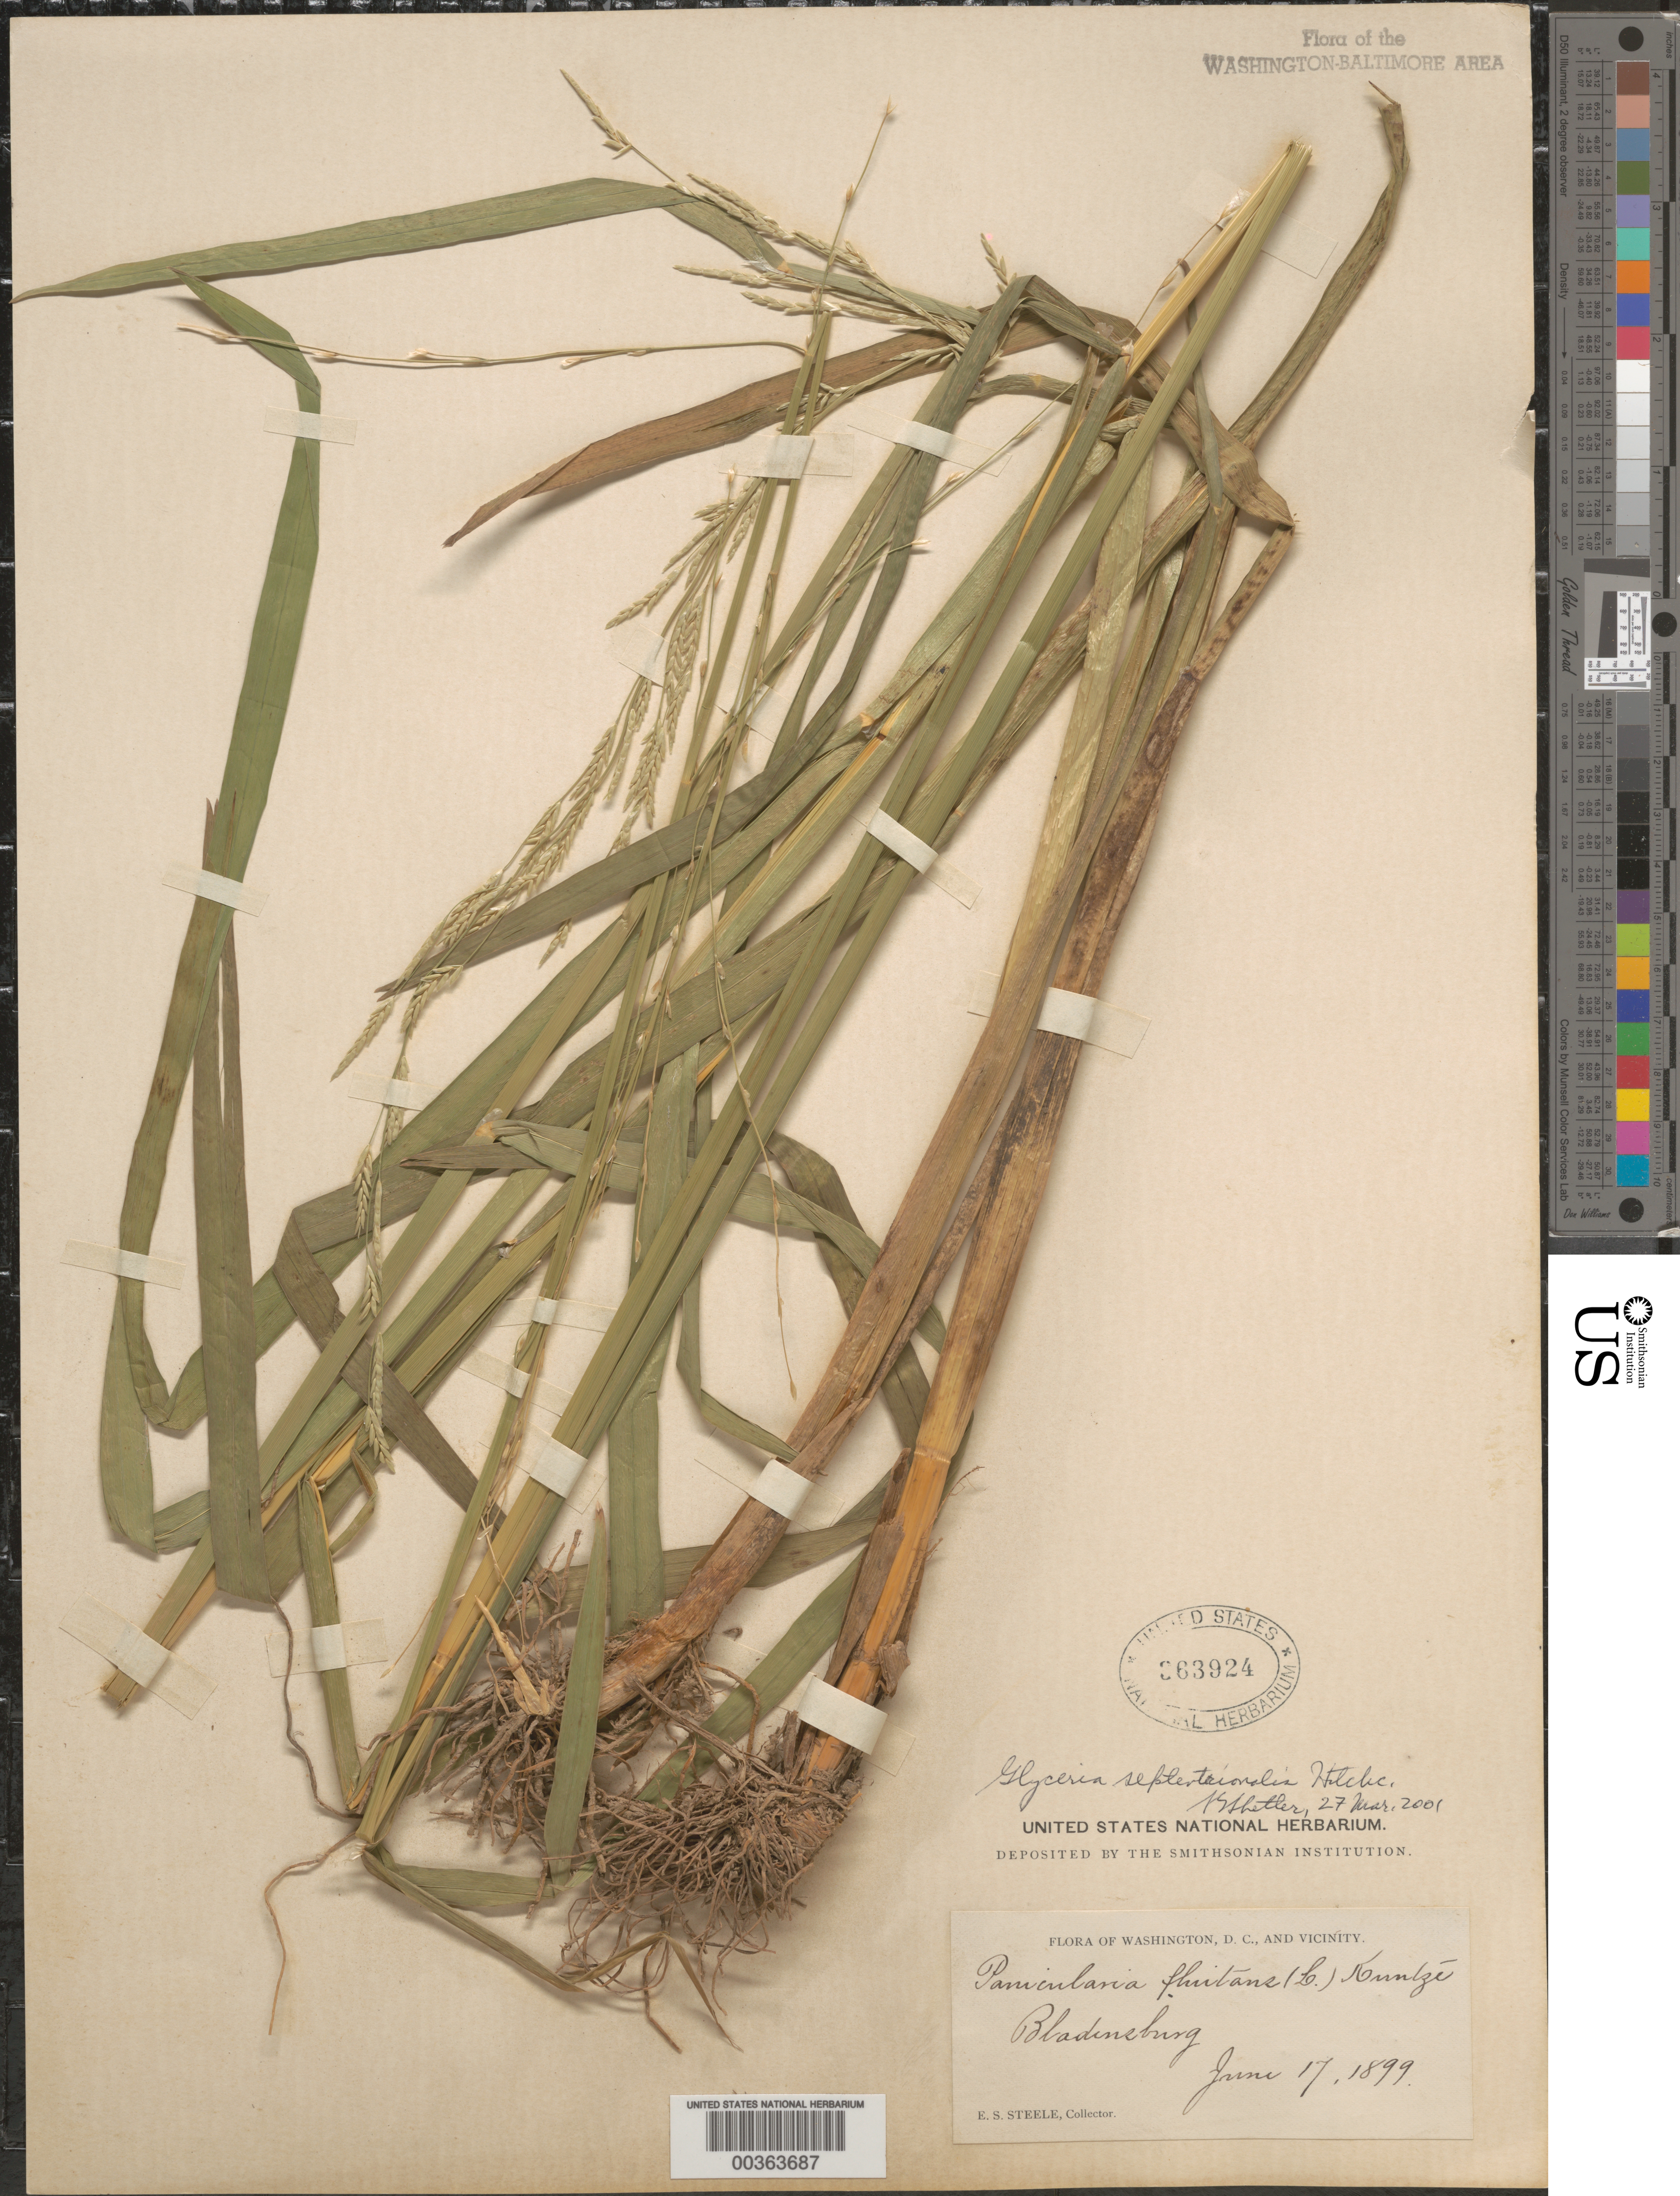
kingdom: Plantae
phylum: Tracheophyta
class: Liliopsida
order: Poales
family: Poaceae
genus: Glyceria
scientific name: Glyceria septentrionalis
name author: Hitchc.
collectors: E. Steele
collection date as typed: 17 Jun 1899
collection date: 1899-06-17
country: United States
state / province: Maryland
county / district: Prince George's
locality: Bladensburg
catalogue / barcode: US 363924